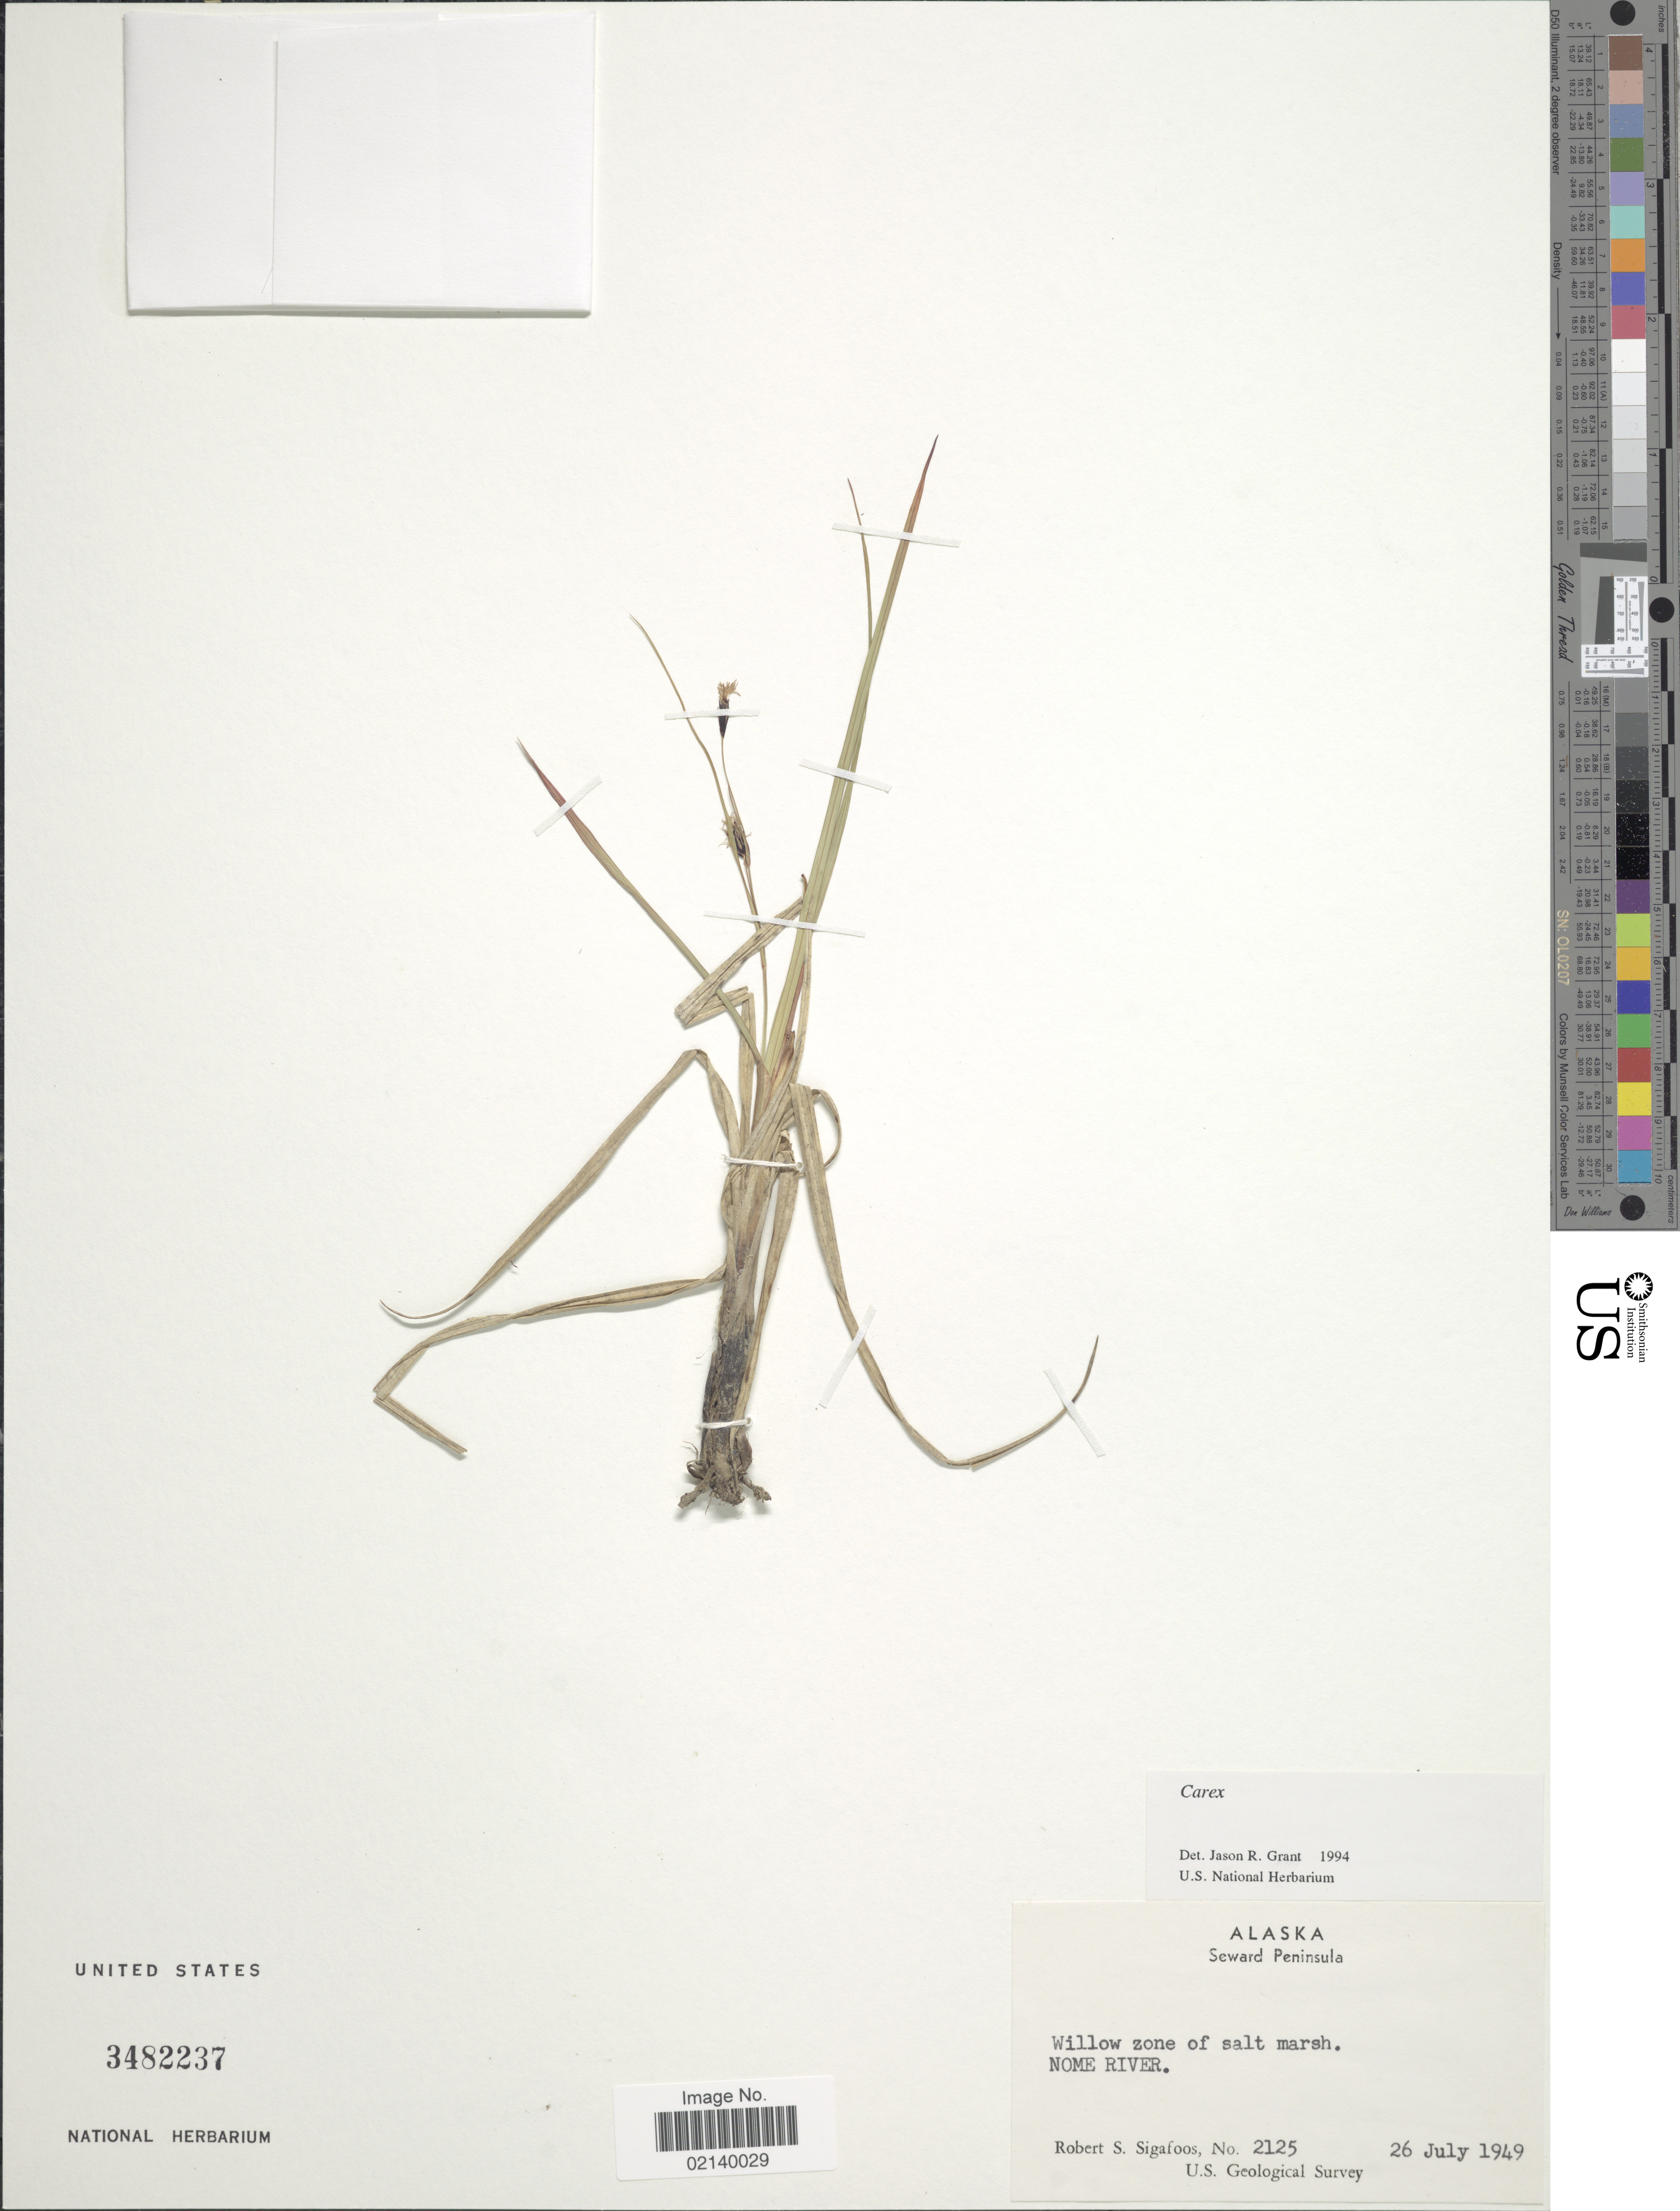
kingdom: Plantae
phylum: Tracheophyta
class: Liliopsida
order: Poales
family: Cyperaceae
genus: Carex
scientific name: Carex sp.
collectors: R. Sigafoos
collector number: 2125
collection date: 1949-07-26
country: United States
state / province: Alaska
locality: Seward Peninsula, Willow Zone of salt marsh, Nome River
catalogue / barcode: US 3482237